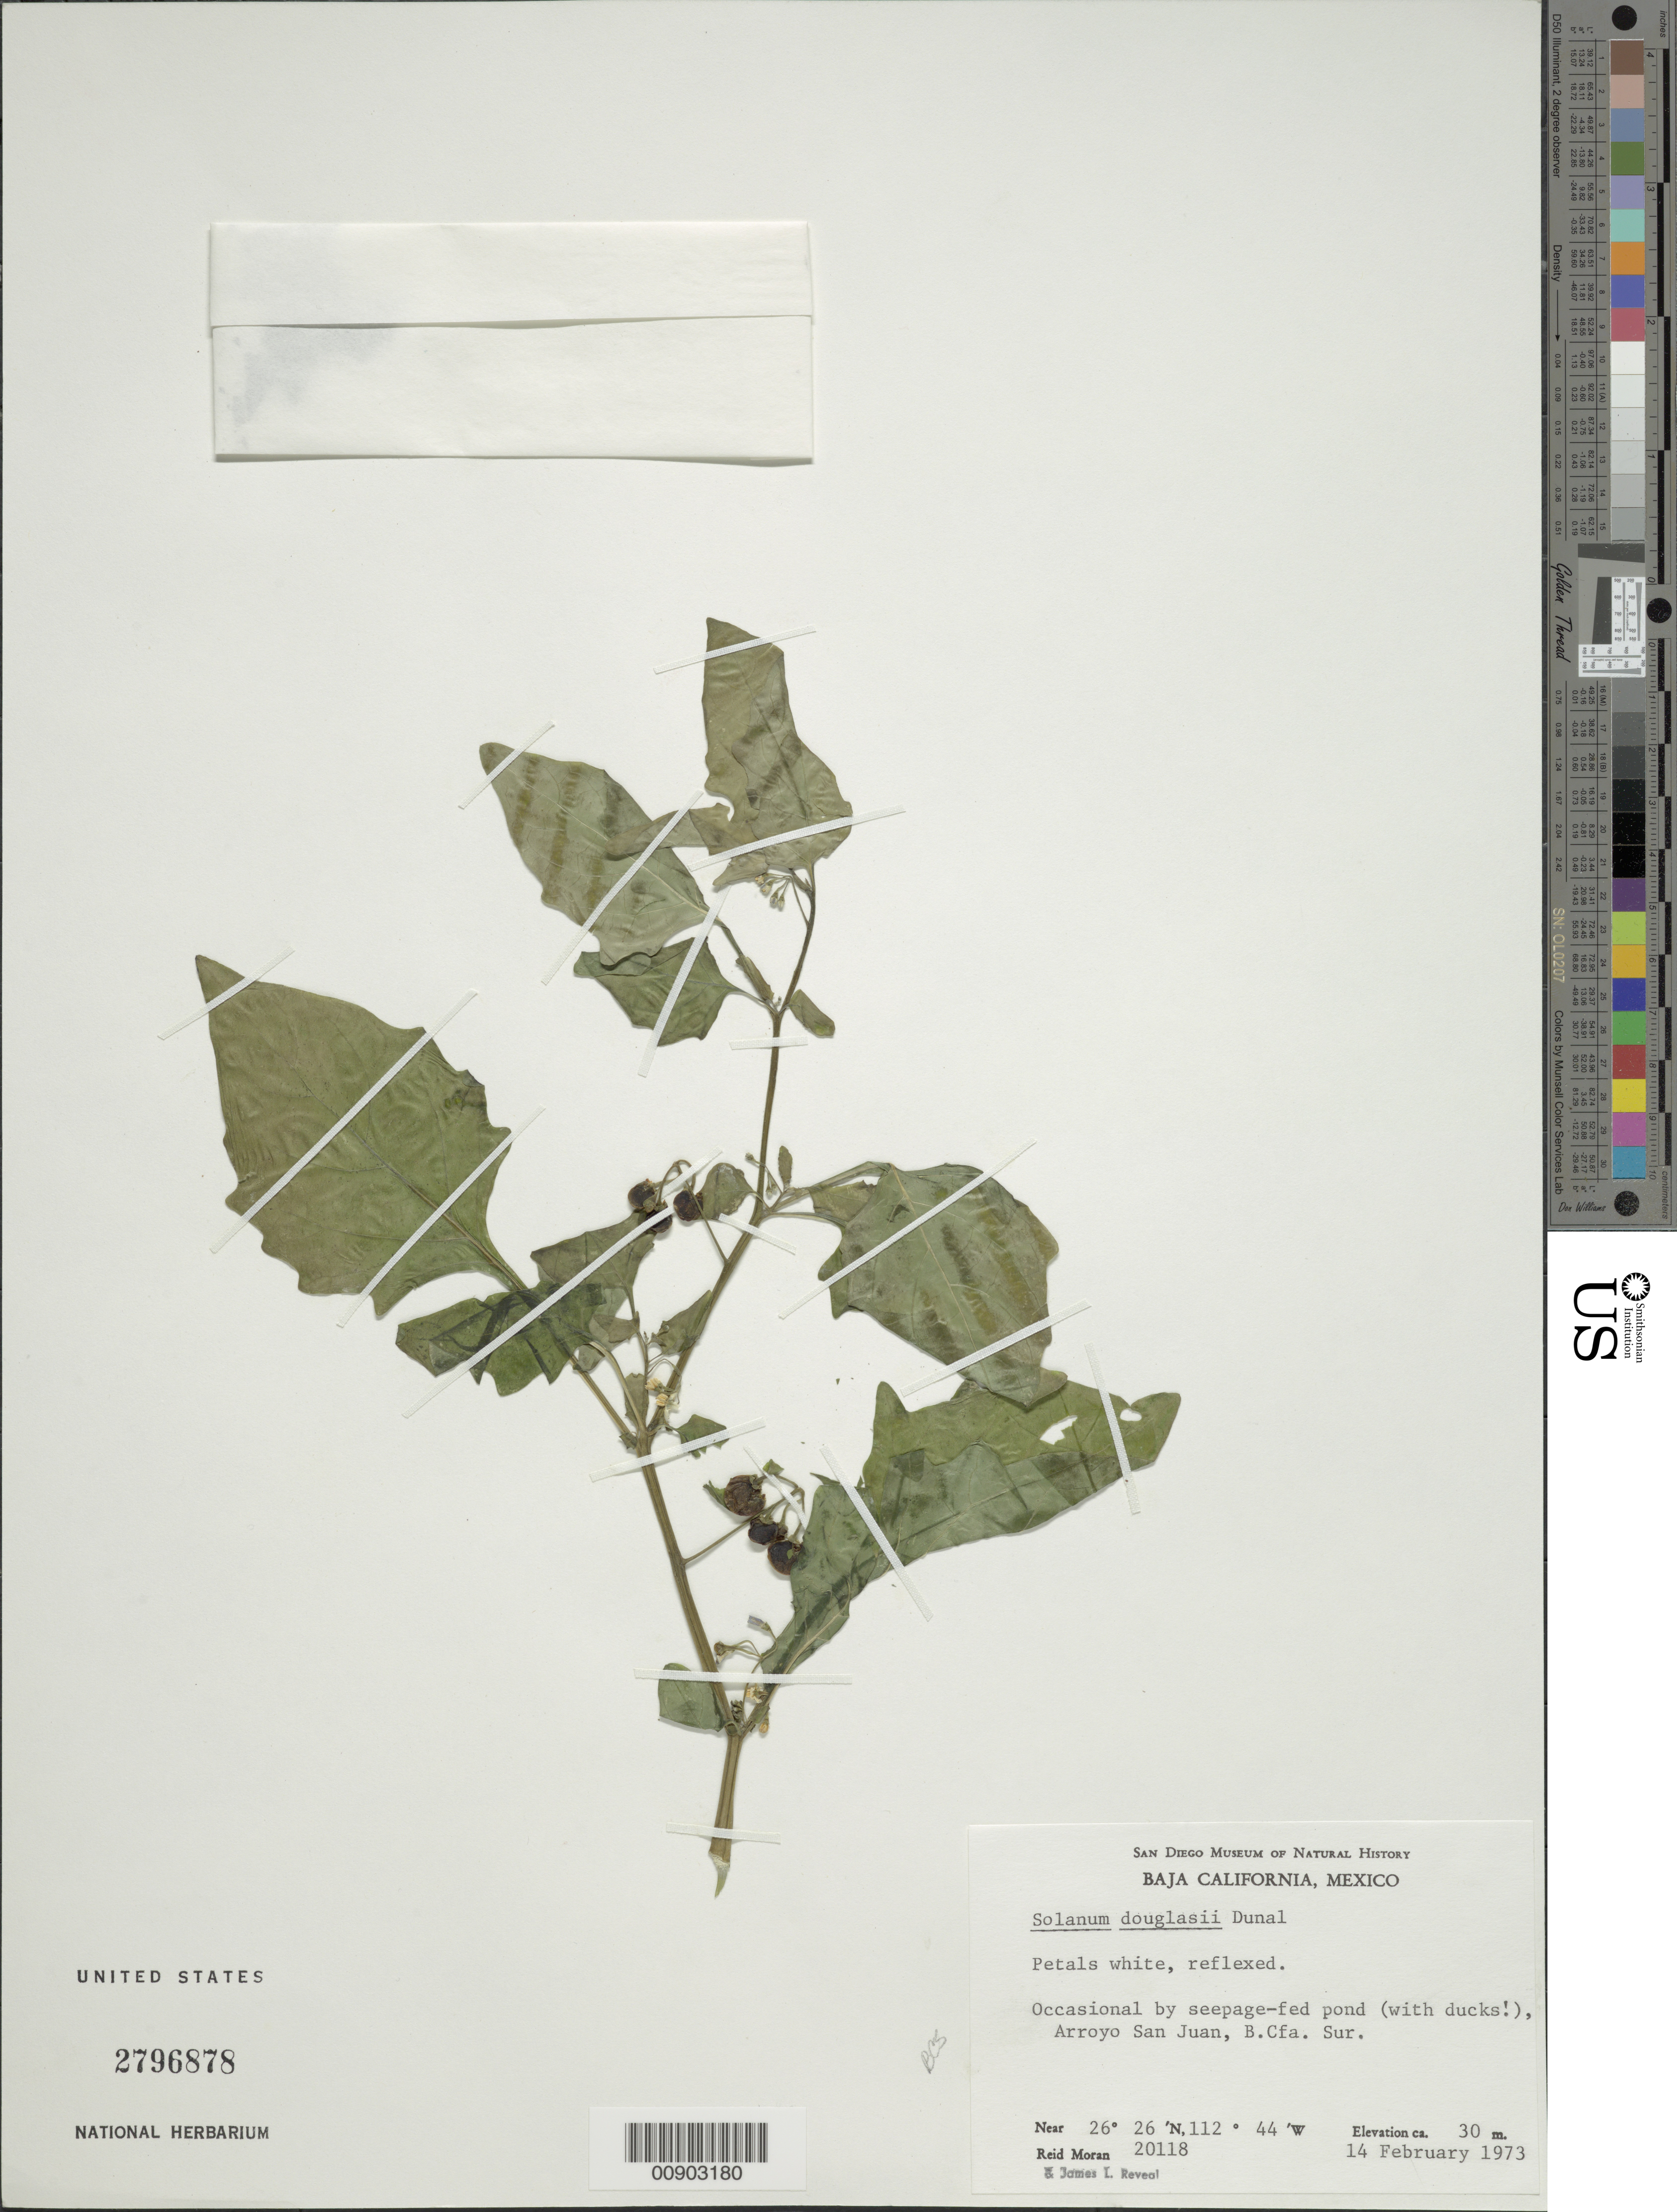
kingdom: Plantae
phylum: Tracheophyta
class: Magnoliopsida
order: Solanales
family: Solanaceae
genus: Solanum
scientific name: Solanum americanum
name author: Mill.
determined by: Knapp, S. D.; Särkinen, T.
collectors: R. V. Moran & J. L. Reveal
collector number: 20118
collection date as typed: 14 Feb 1973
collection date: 1973-02-14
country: Mexico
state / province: Baja California Sur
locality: Arroyo San Juan, Baja California Sur.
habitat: By seepage-fed pond (with ducks!).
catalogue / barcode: US 2796878